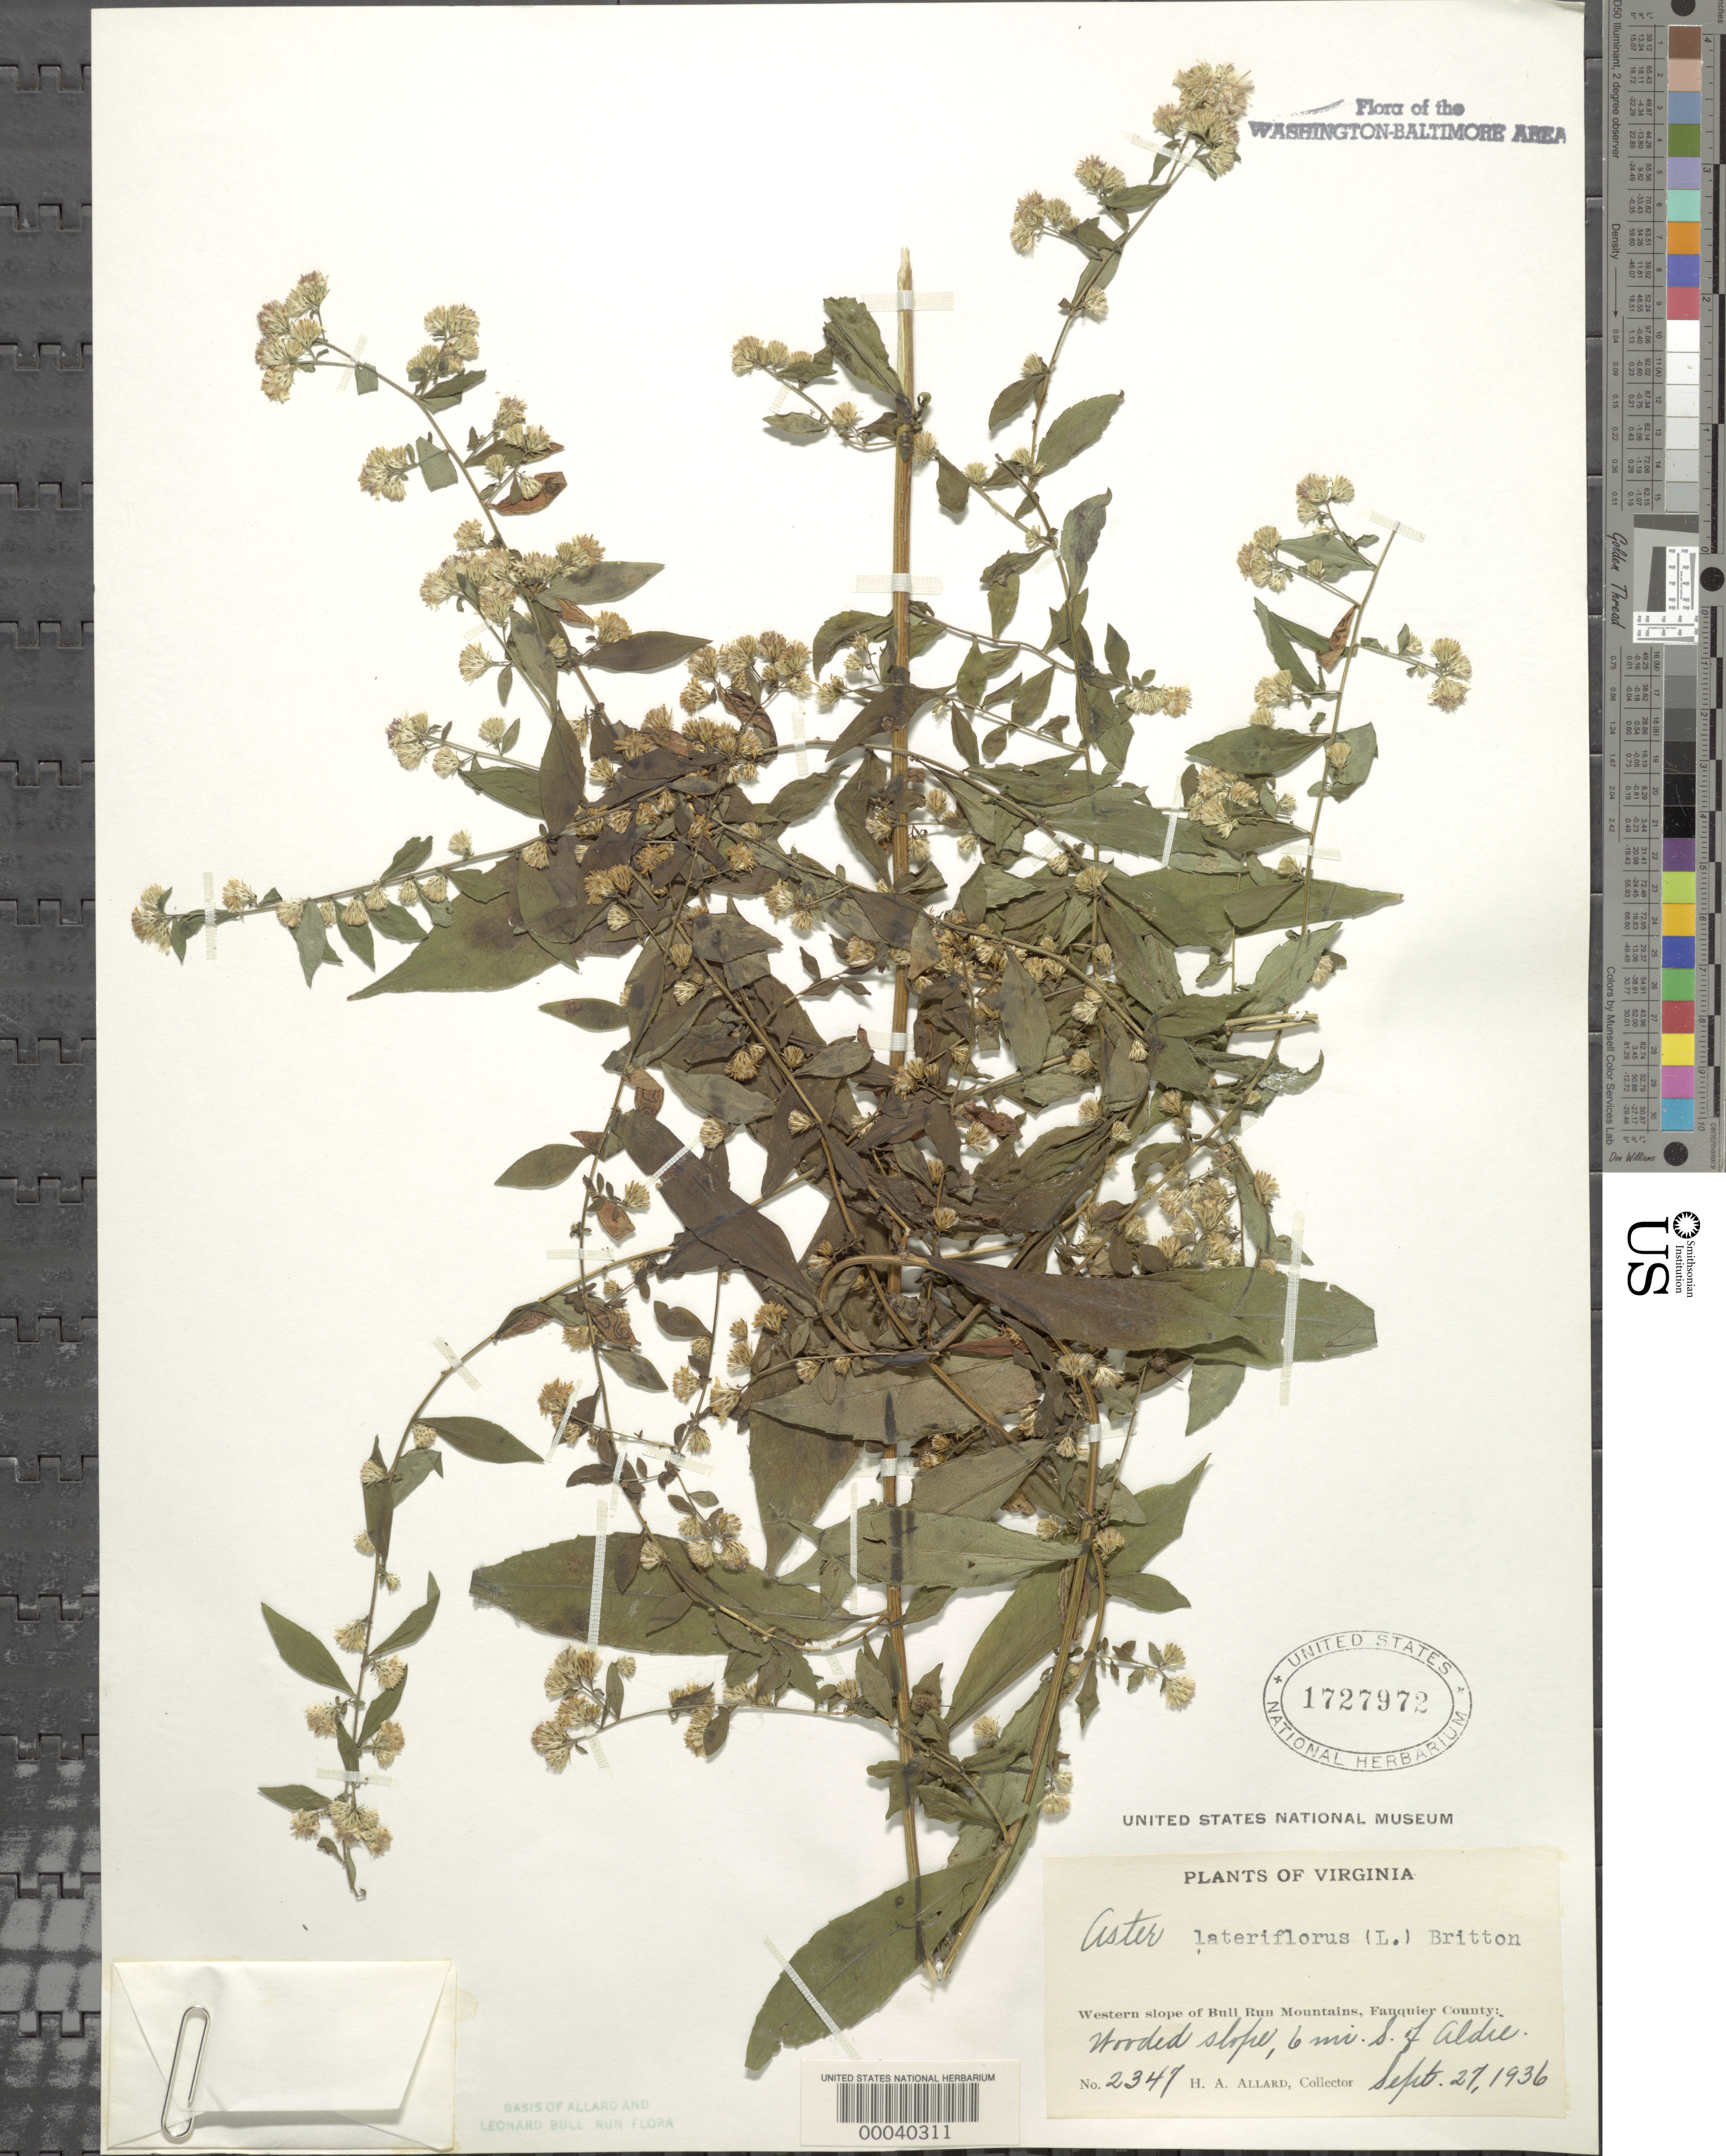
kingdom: Plantae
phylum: Tracheophyta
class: Magnoliopsida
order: Asterales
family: Asteraceae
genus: Symphyotrichum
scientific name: Symphyotrichum lateriflorum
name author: (L.) Á. Löve & D. Löve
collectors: H. A. Allard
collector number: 2347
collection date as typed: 27 Sep 1936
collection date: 1936-09-27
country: United States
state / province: Virginia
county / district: Fauquier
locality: South of Aldie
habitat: Wooded slope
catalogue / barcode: US 1727972